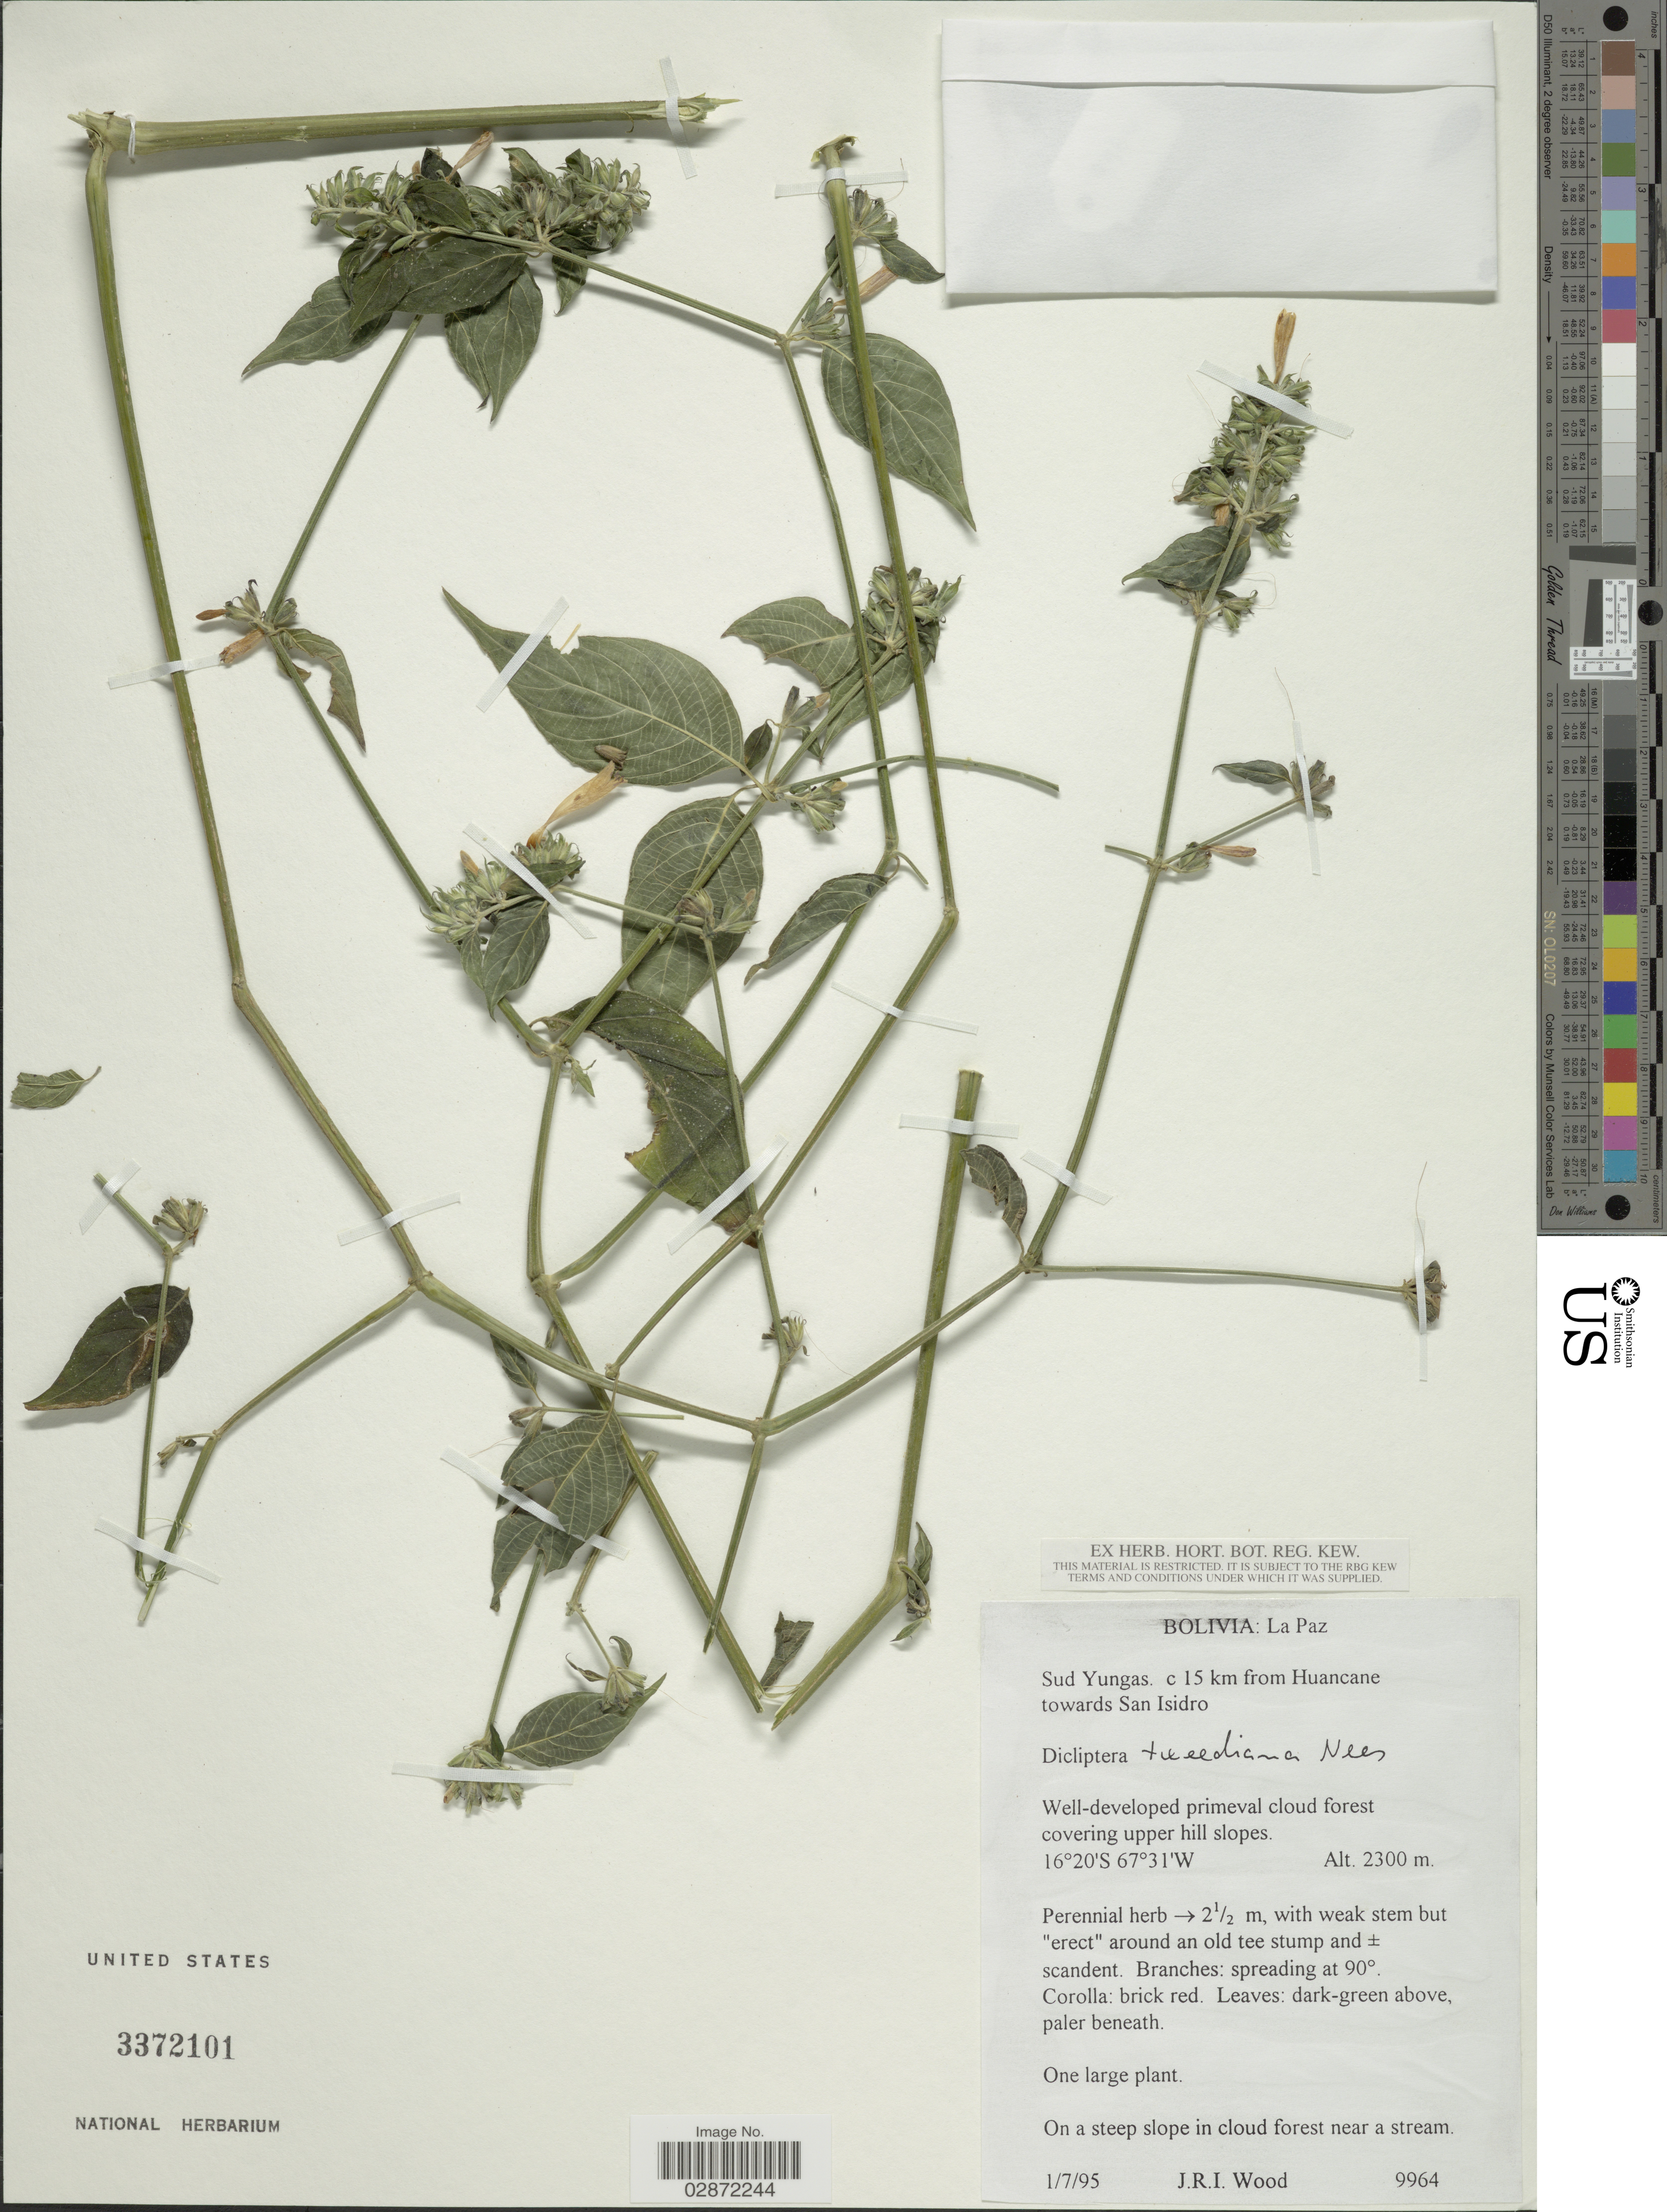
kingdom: Plantae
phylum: Tracheophyta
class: Magnoliopsida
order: Lamiales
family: Acanthaceae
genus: Dicliptera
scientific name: Dicliptera squarrosa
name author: Nees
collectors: J. R. I. Wood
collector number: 9964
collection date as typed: Transcribed d/m/y: 1/7/95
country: Bolivia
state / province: La Paz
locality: Sud Yungas. c 15 km from Huancane towards San Isidro.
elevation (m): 2300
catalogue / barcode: US 3372101